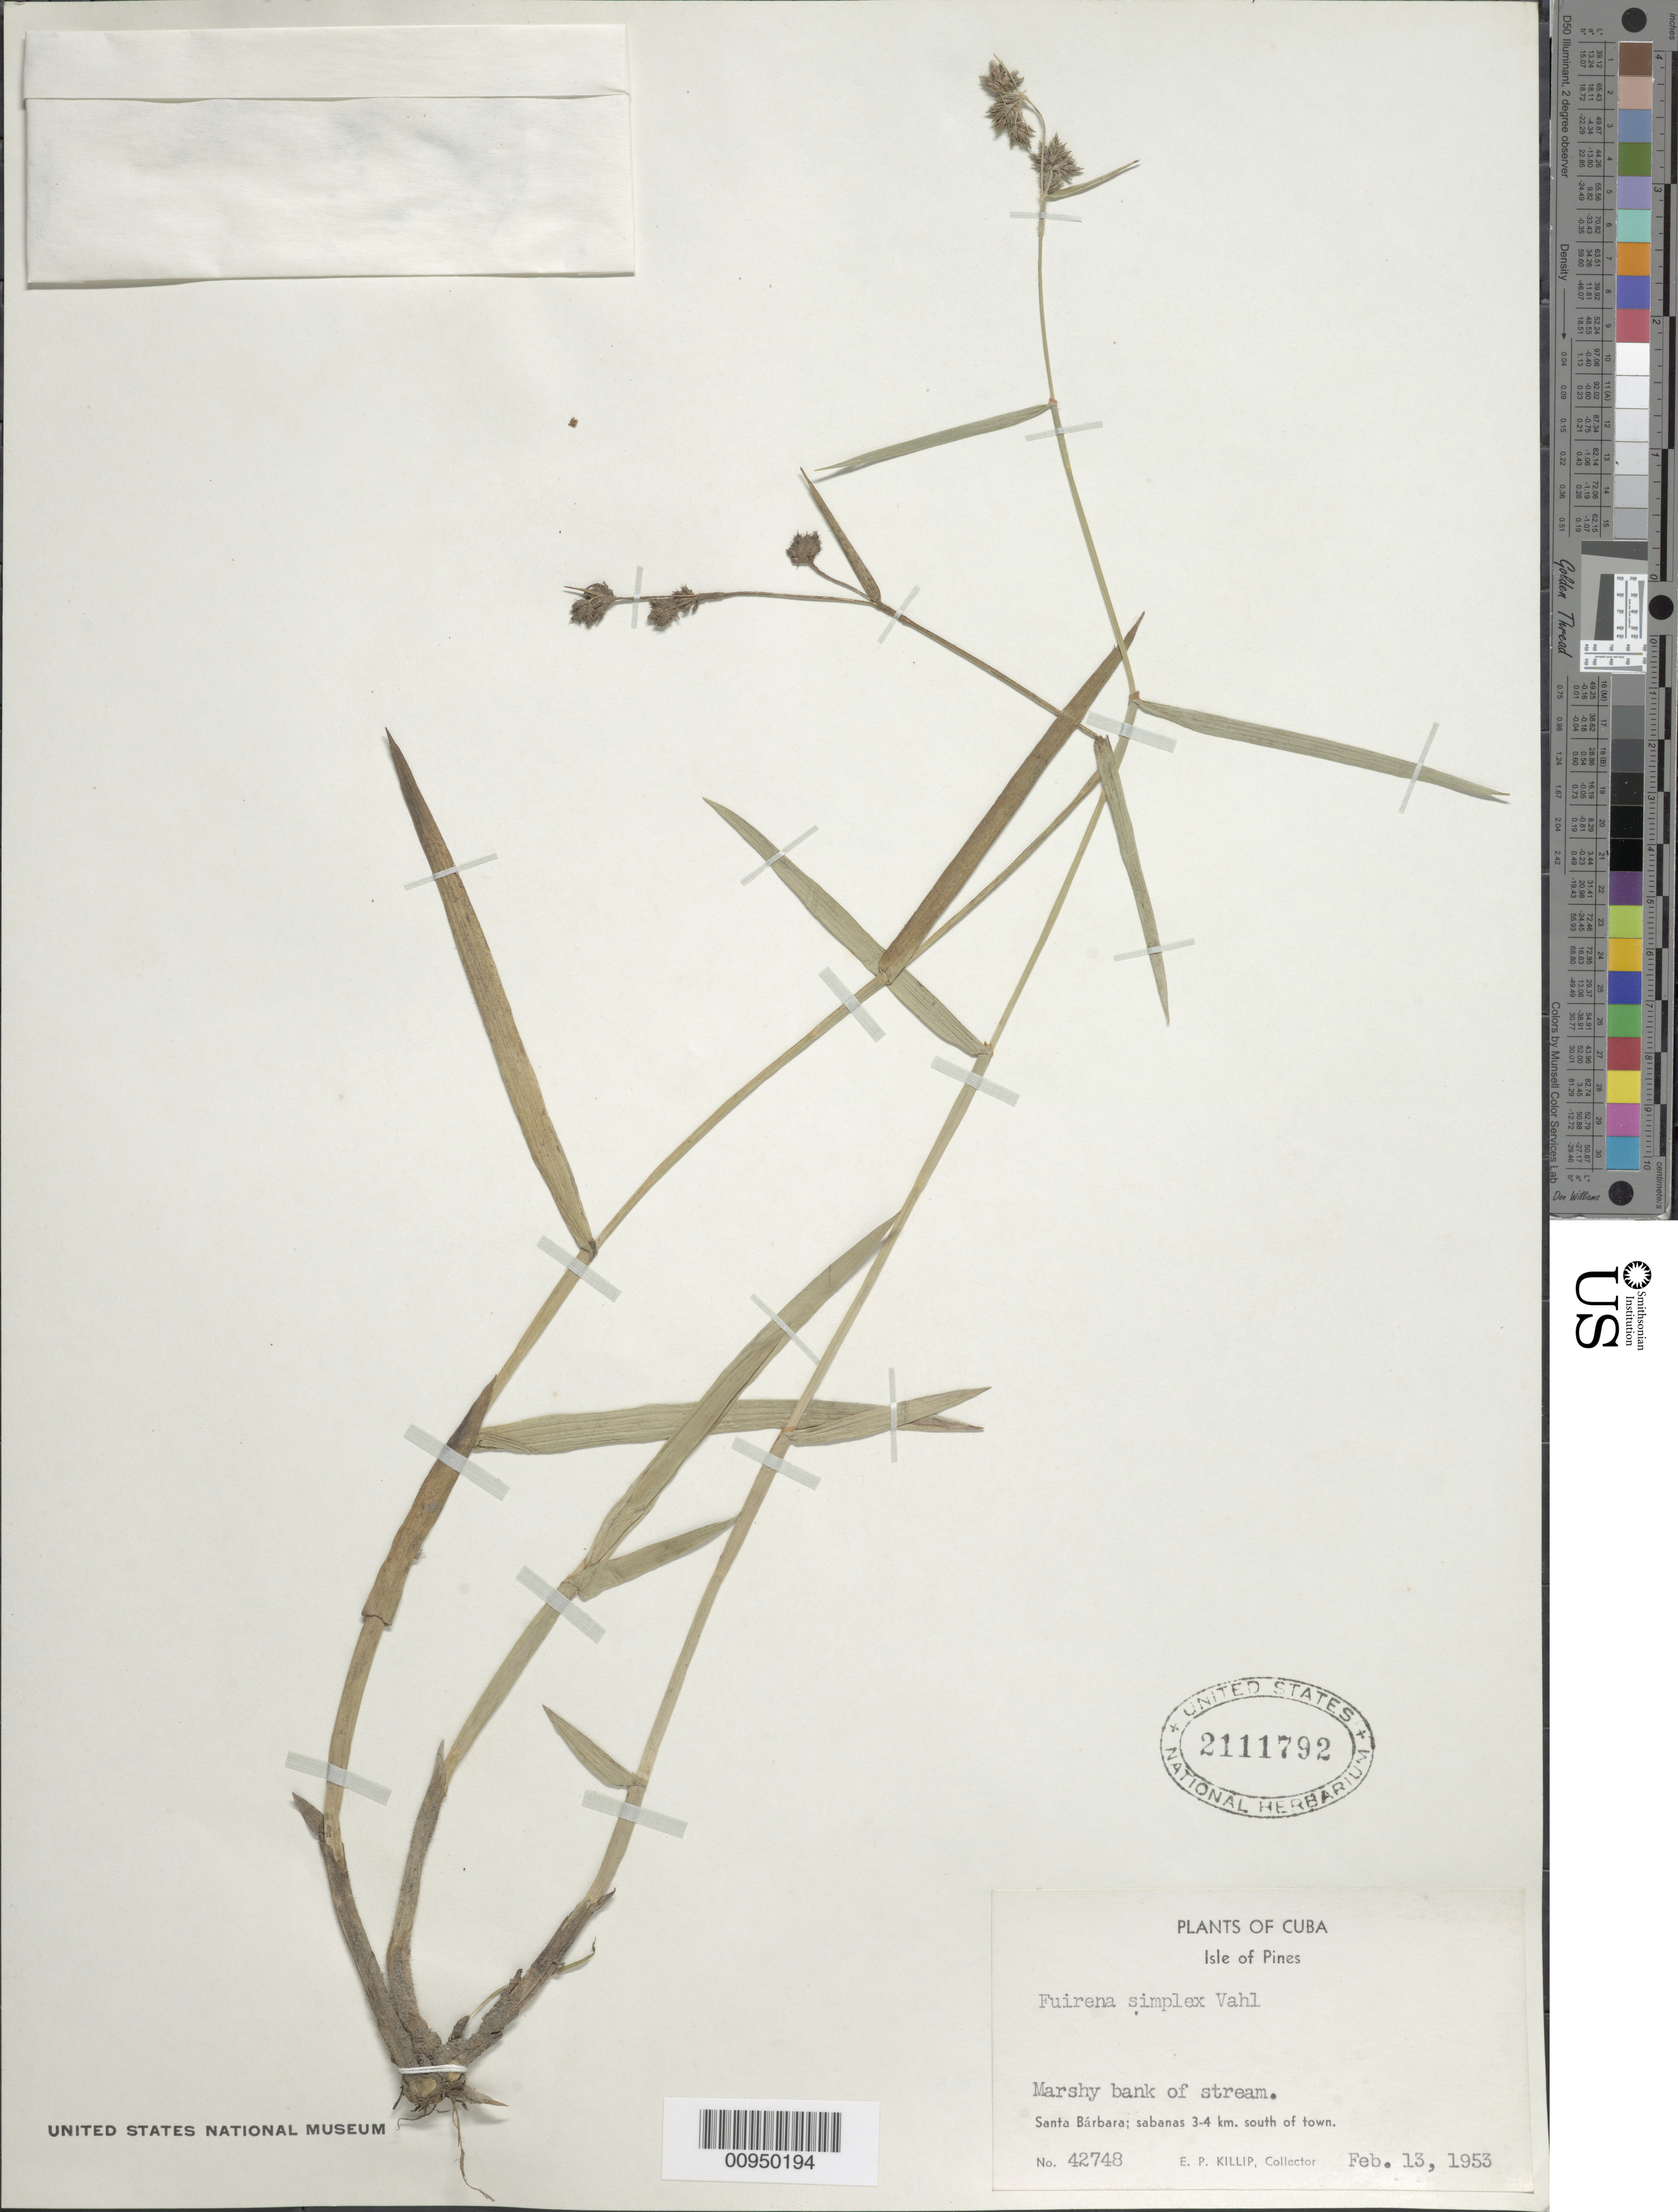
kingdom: Plantae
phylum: Tracheophyta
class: Liliopsida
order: Poales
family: Cyperaceae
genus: Fuirena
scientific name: Fuirena simplex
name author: Vahl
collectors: E. P. Killip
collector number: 42748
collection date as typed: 13 Feb 1953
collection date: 1953-02-13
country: Cuba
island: Isla de la Juventud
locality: Isle of Pines, Santa Bárbara, stream of sabanas 3-4 km S of town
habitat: Marshy bank of stream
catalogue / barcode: US 2111792